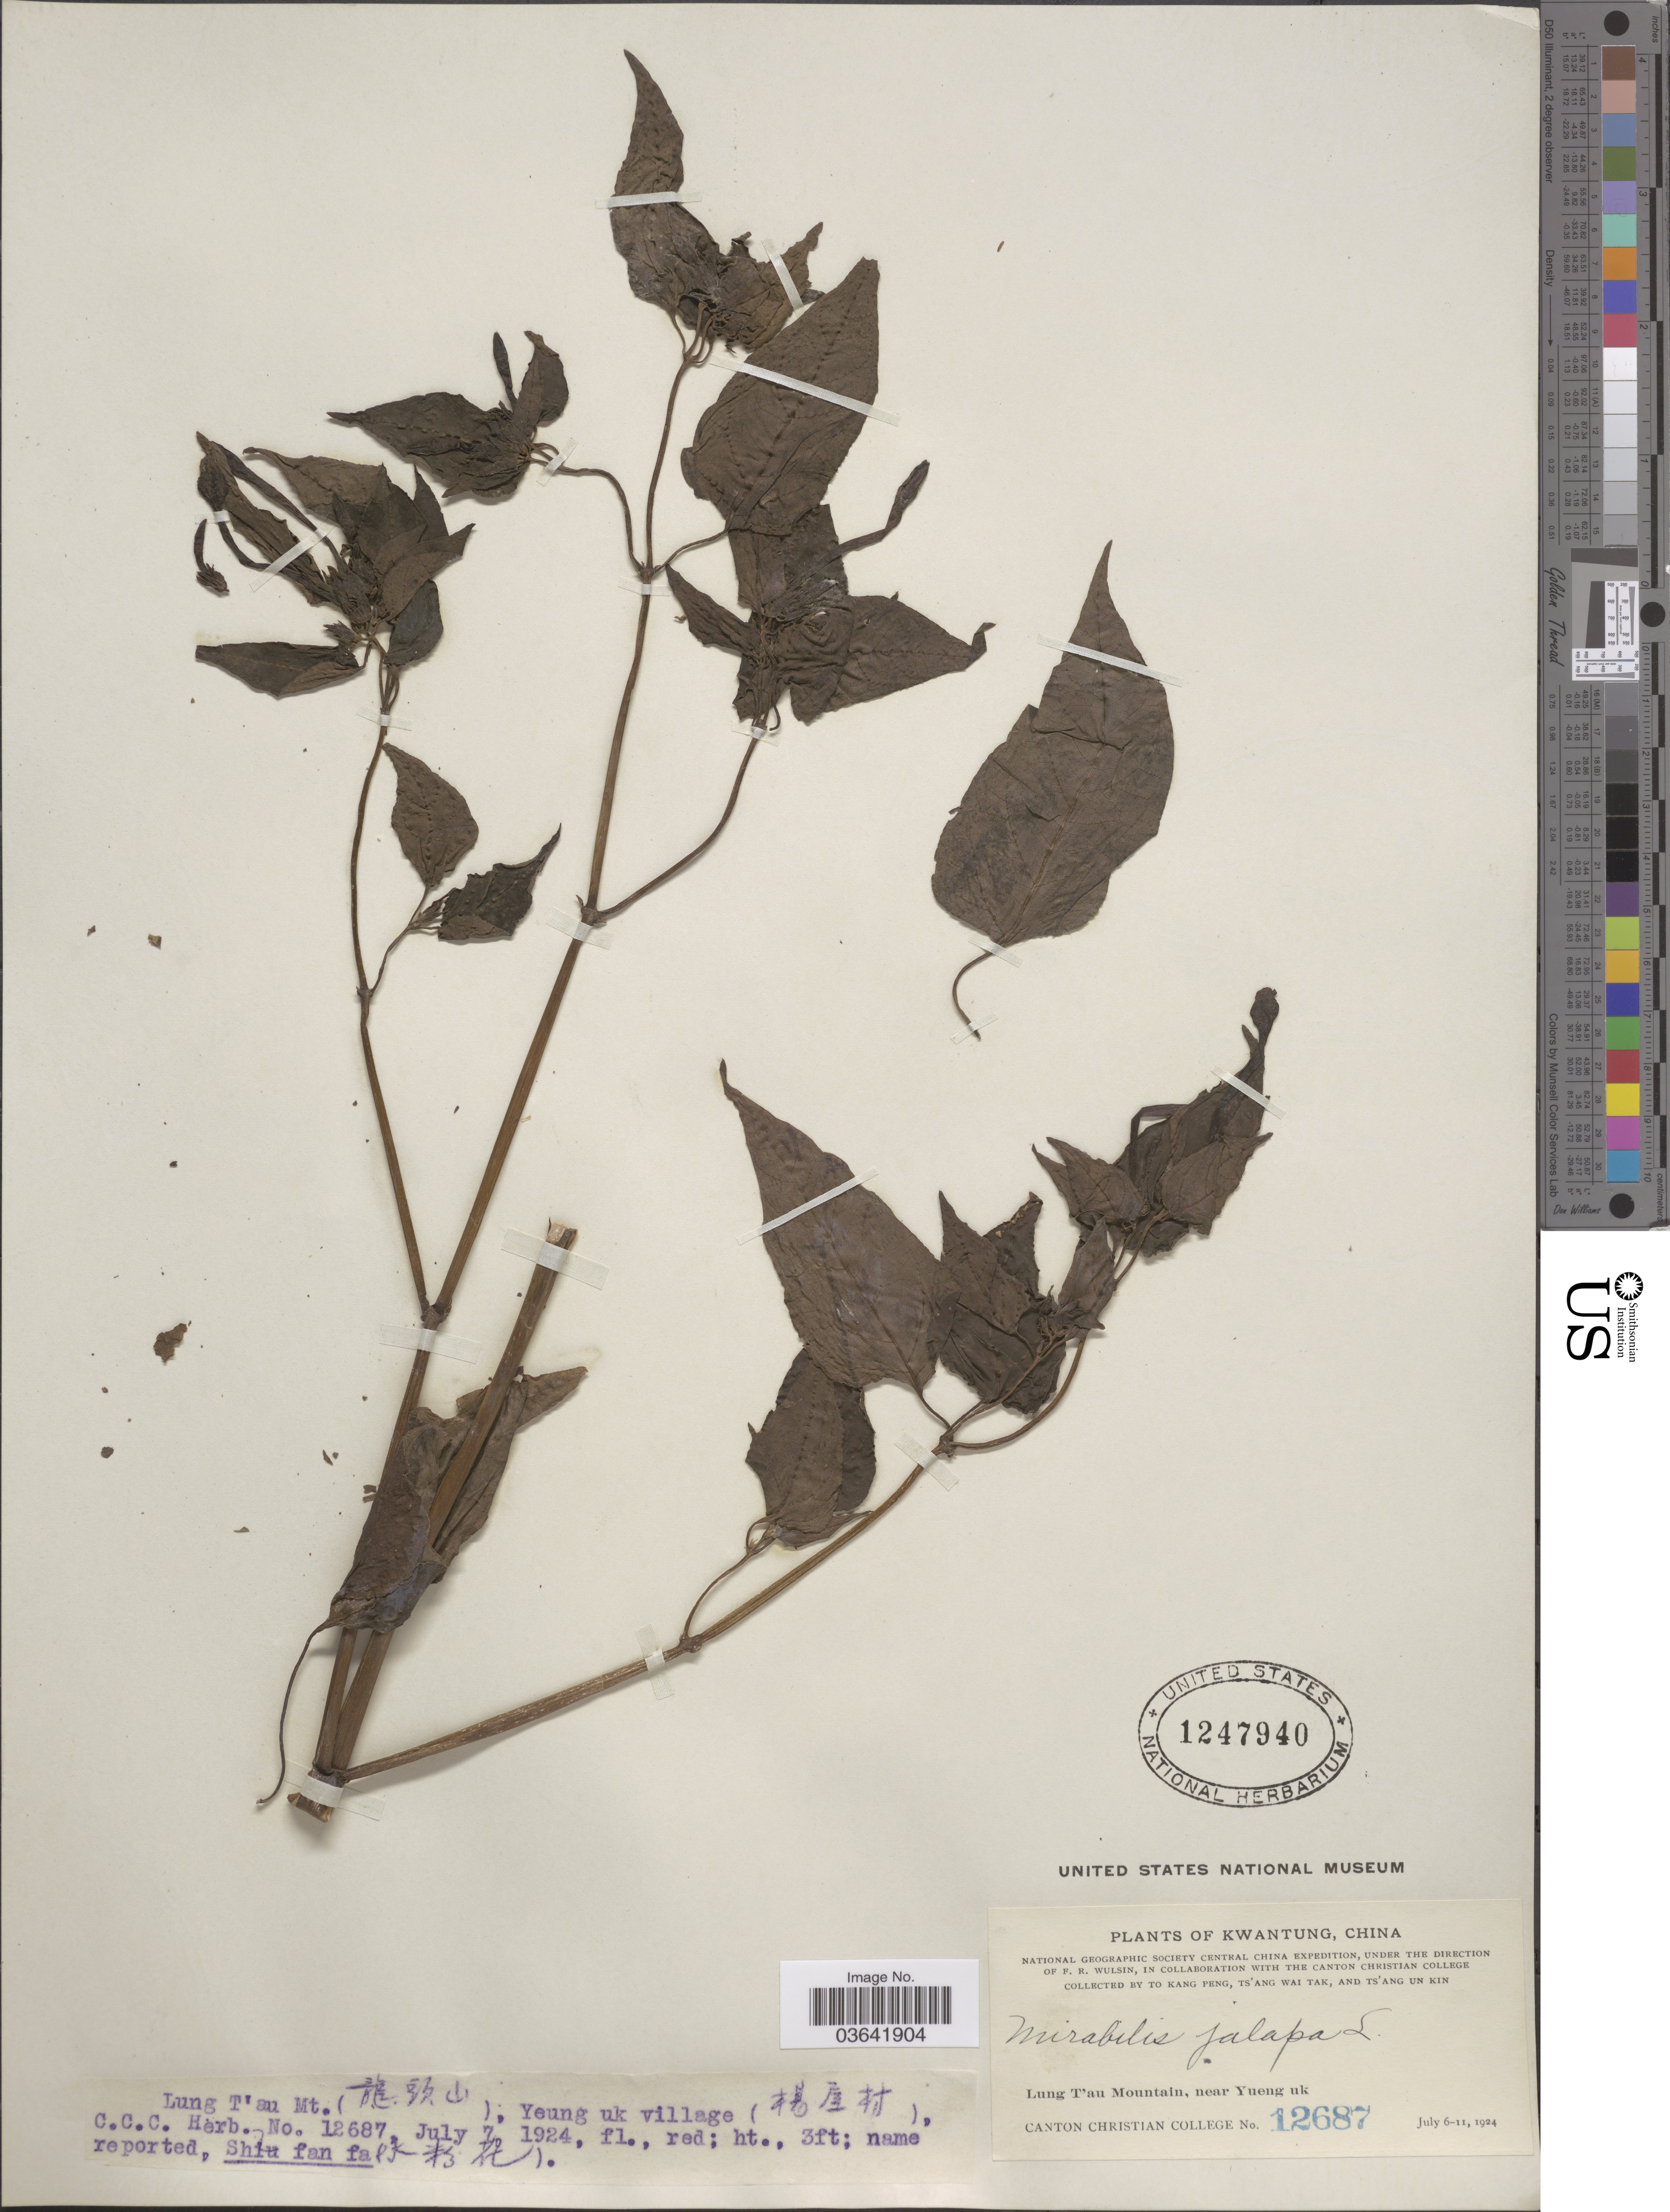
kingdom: Plantae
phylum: Tracheophyta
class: Magnoliopsida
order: Caryophyllales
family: Nyctaginaceae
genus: Mirabilis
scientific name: Mirabilis jalapa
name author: L.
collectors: To Kang P'eng, W. T. Tsang & Ts' Ang Un Kin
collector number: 12687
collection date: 1924-07-07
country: China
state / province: Guangdong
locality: Kwangtung. Lung T'au Mountain (X), near Yueng uk. Yeung uk village (X).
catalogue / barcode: US 1247940